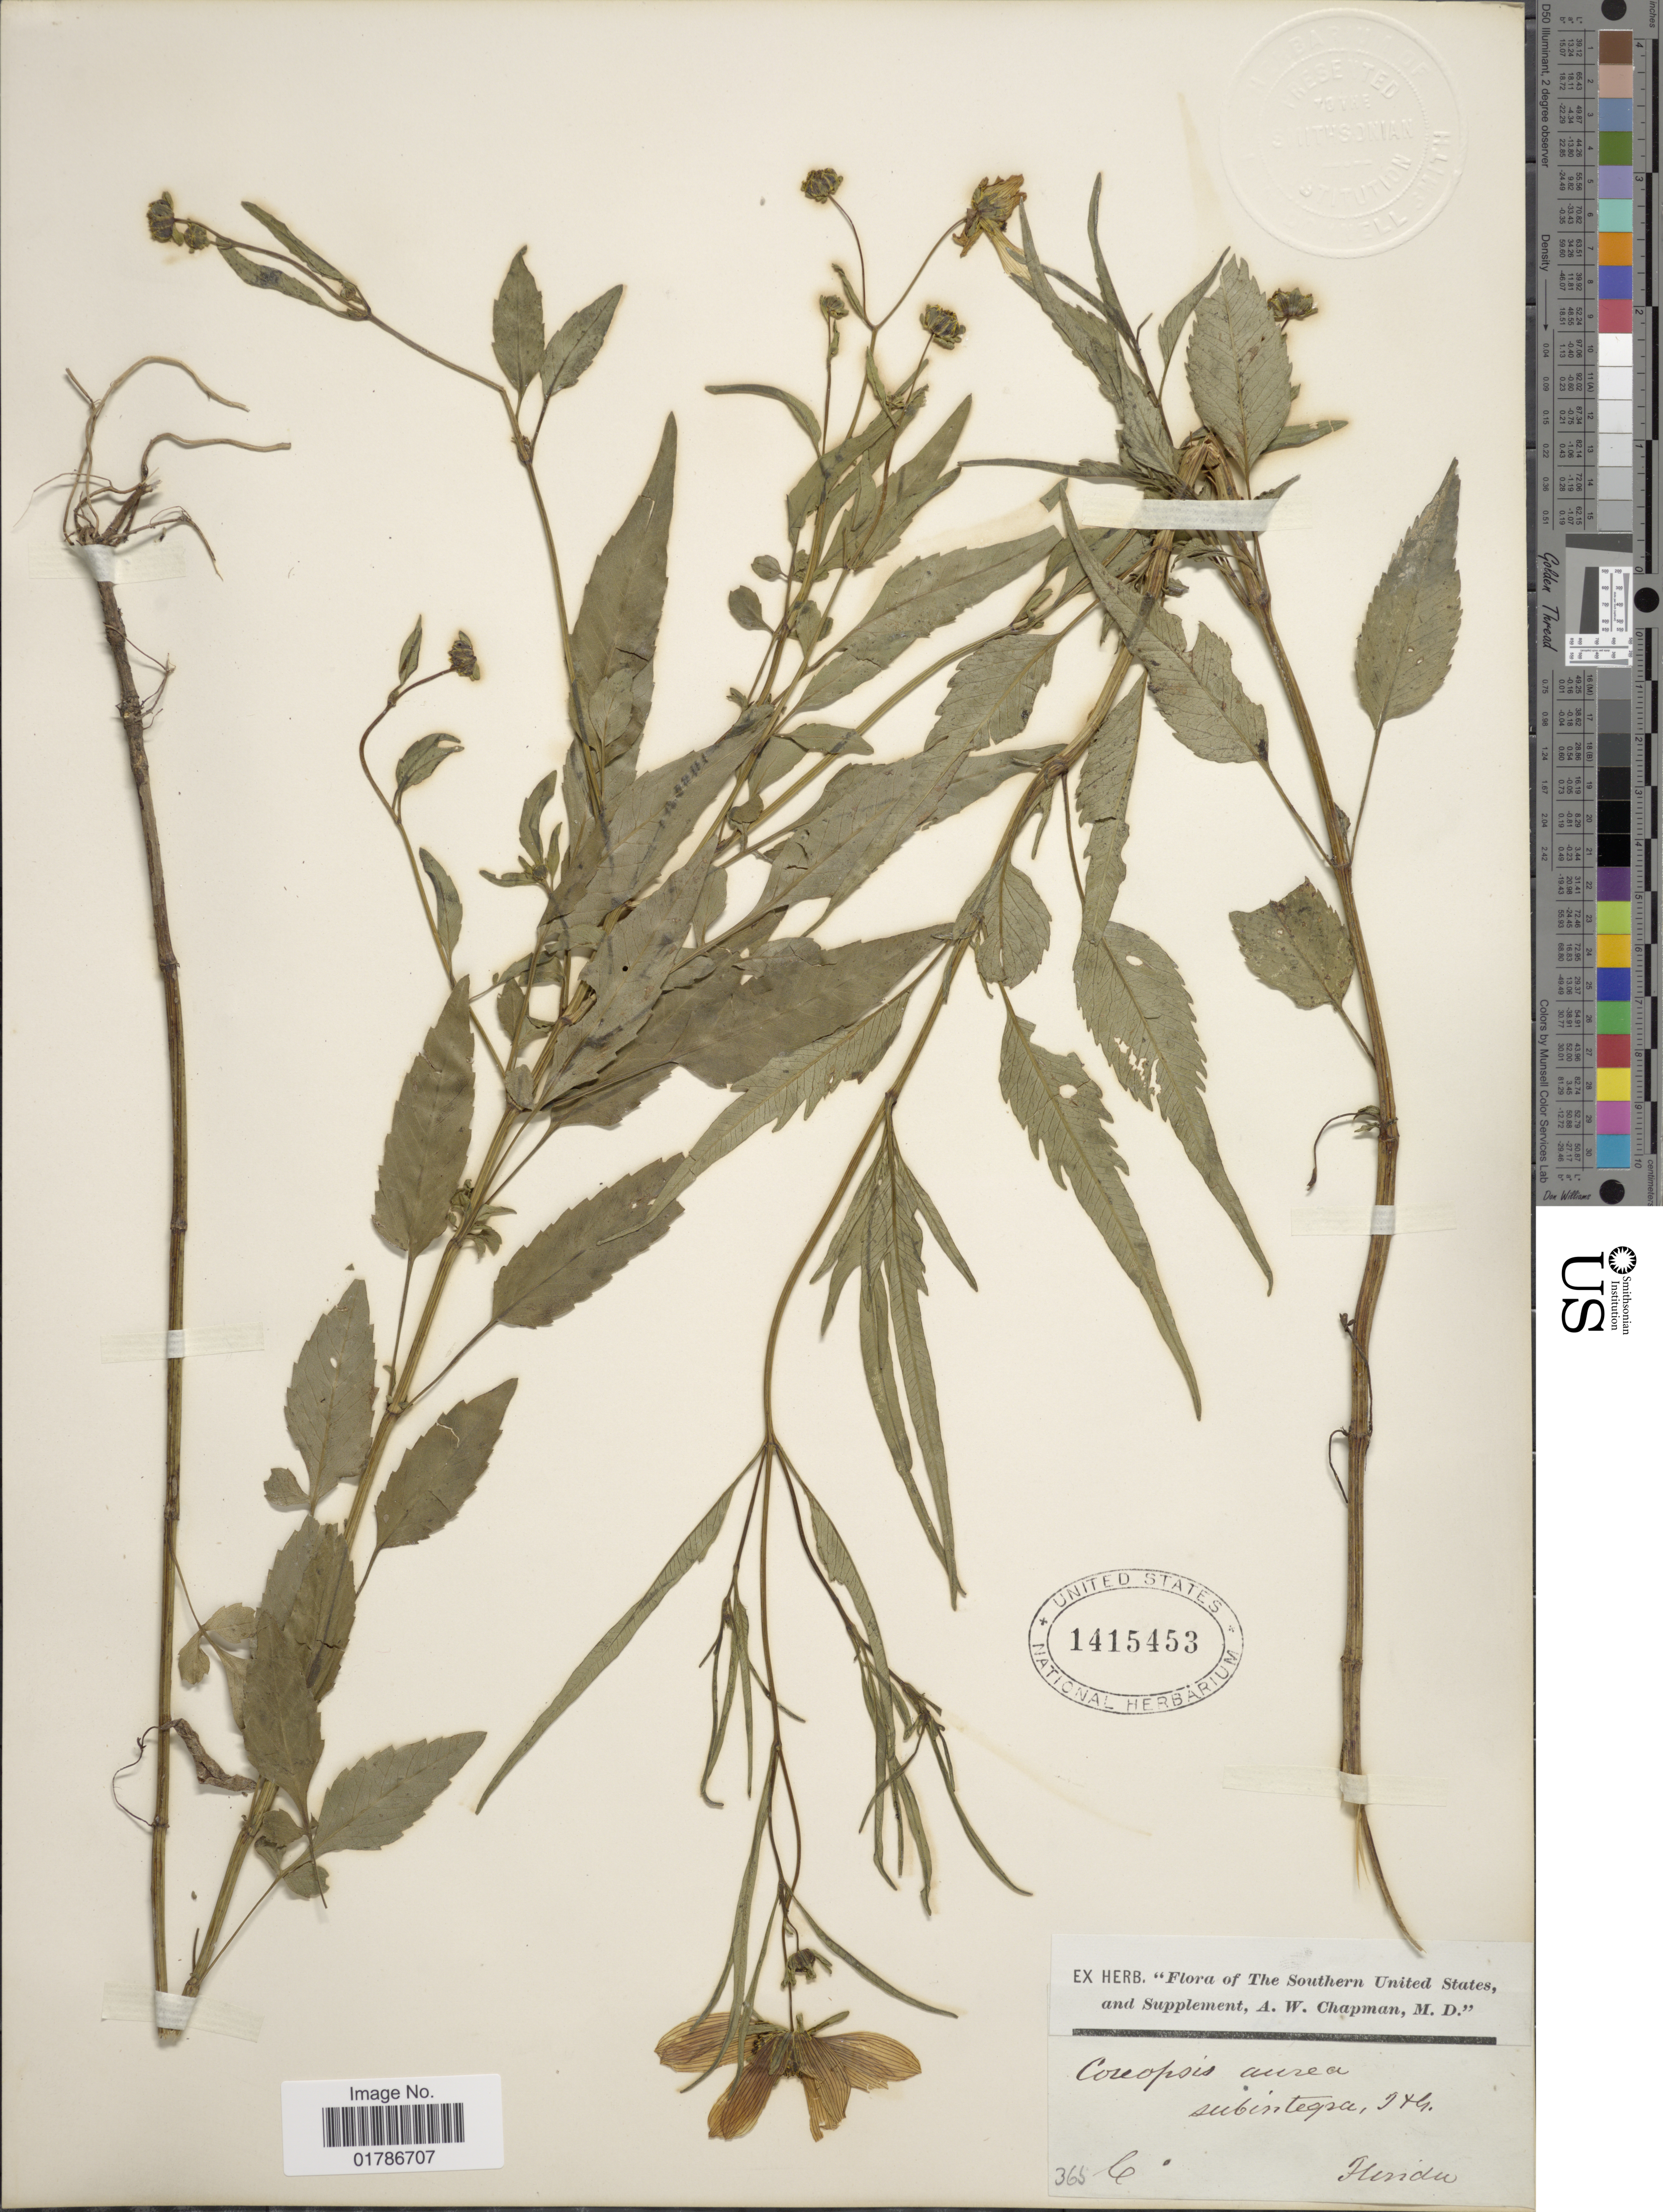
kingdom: Plantae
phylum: Tracheophyta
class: Magnoliopsida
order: Asterales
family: Asteraceae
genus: Bidens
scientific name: Bidens mitis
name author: (Michx.) Sherff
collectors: A. W. Chapman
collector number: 365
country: United States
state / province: Florida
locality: The Southern United States and Supplement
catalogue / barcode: US 1415453